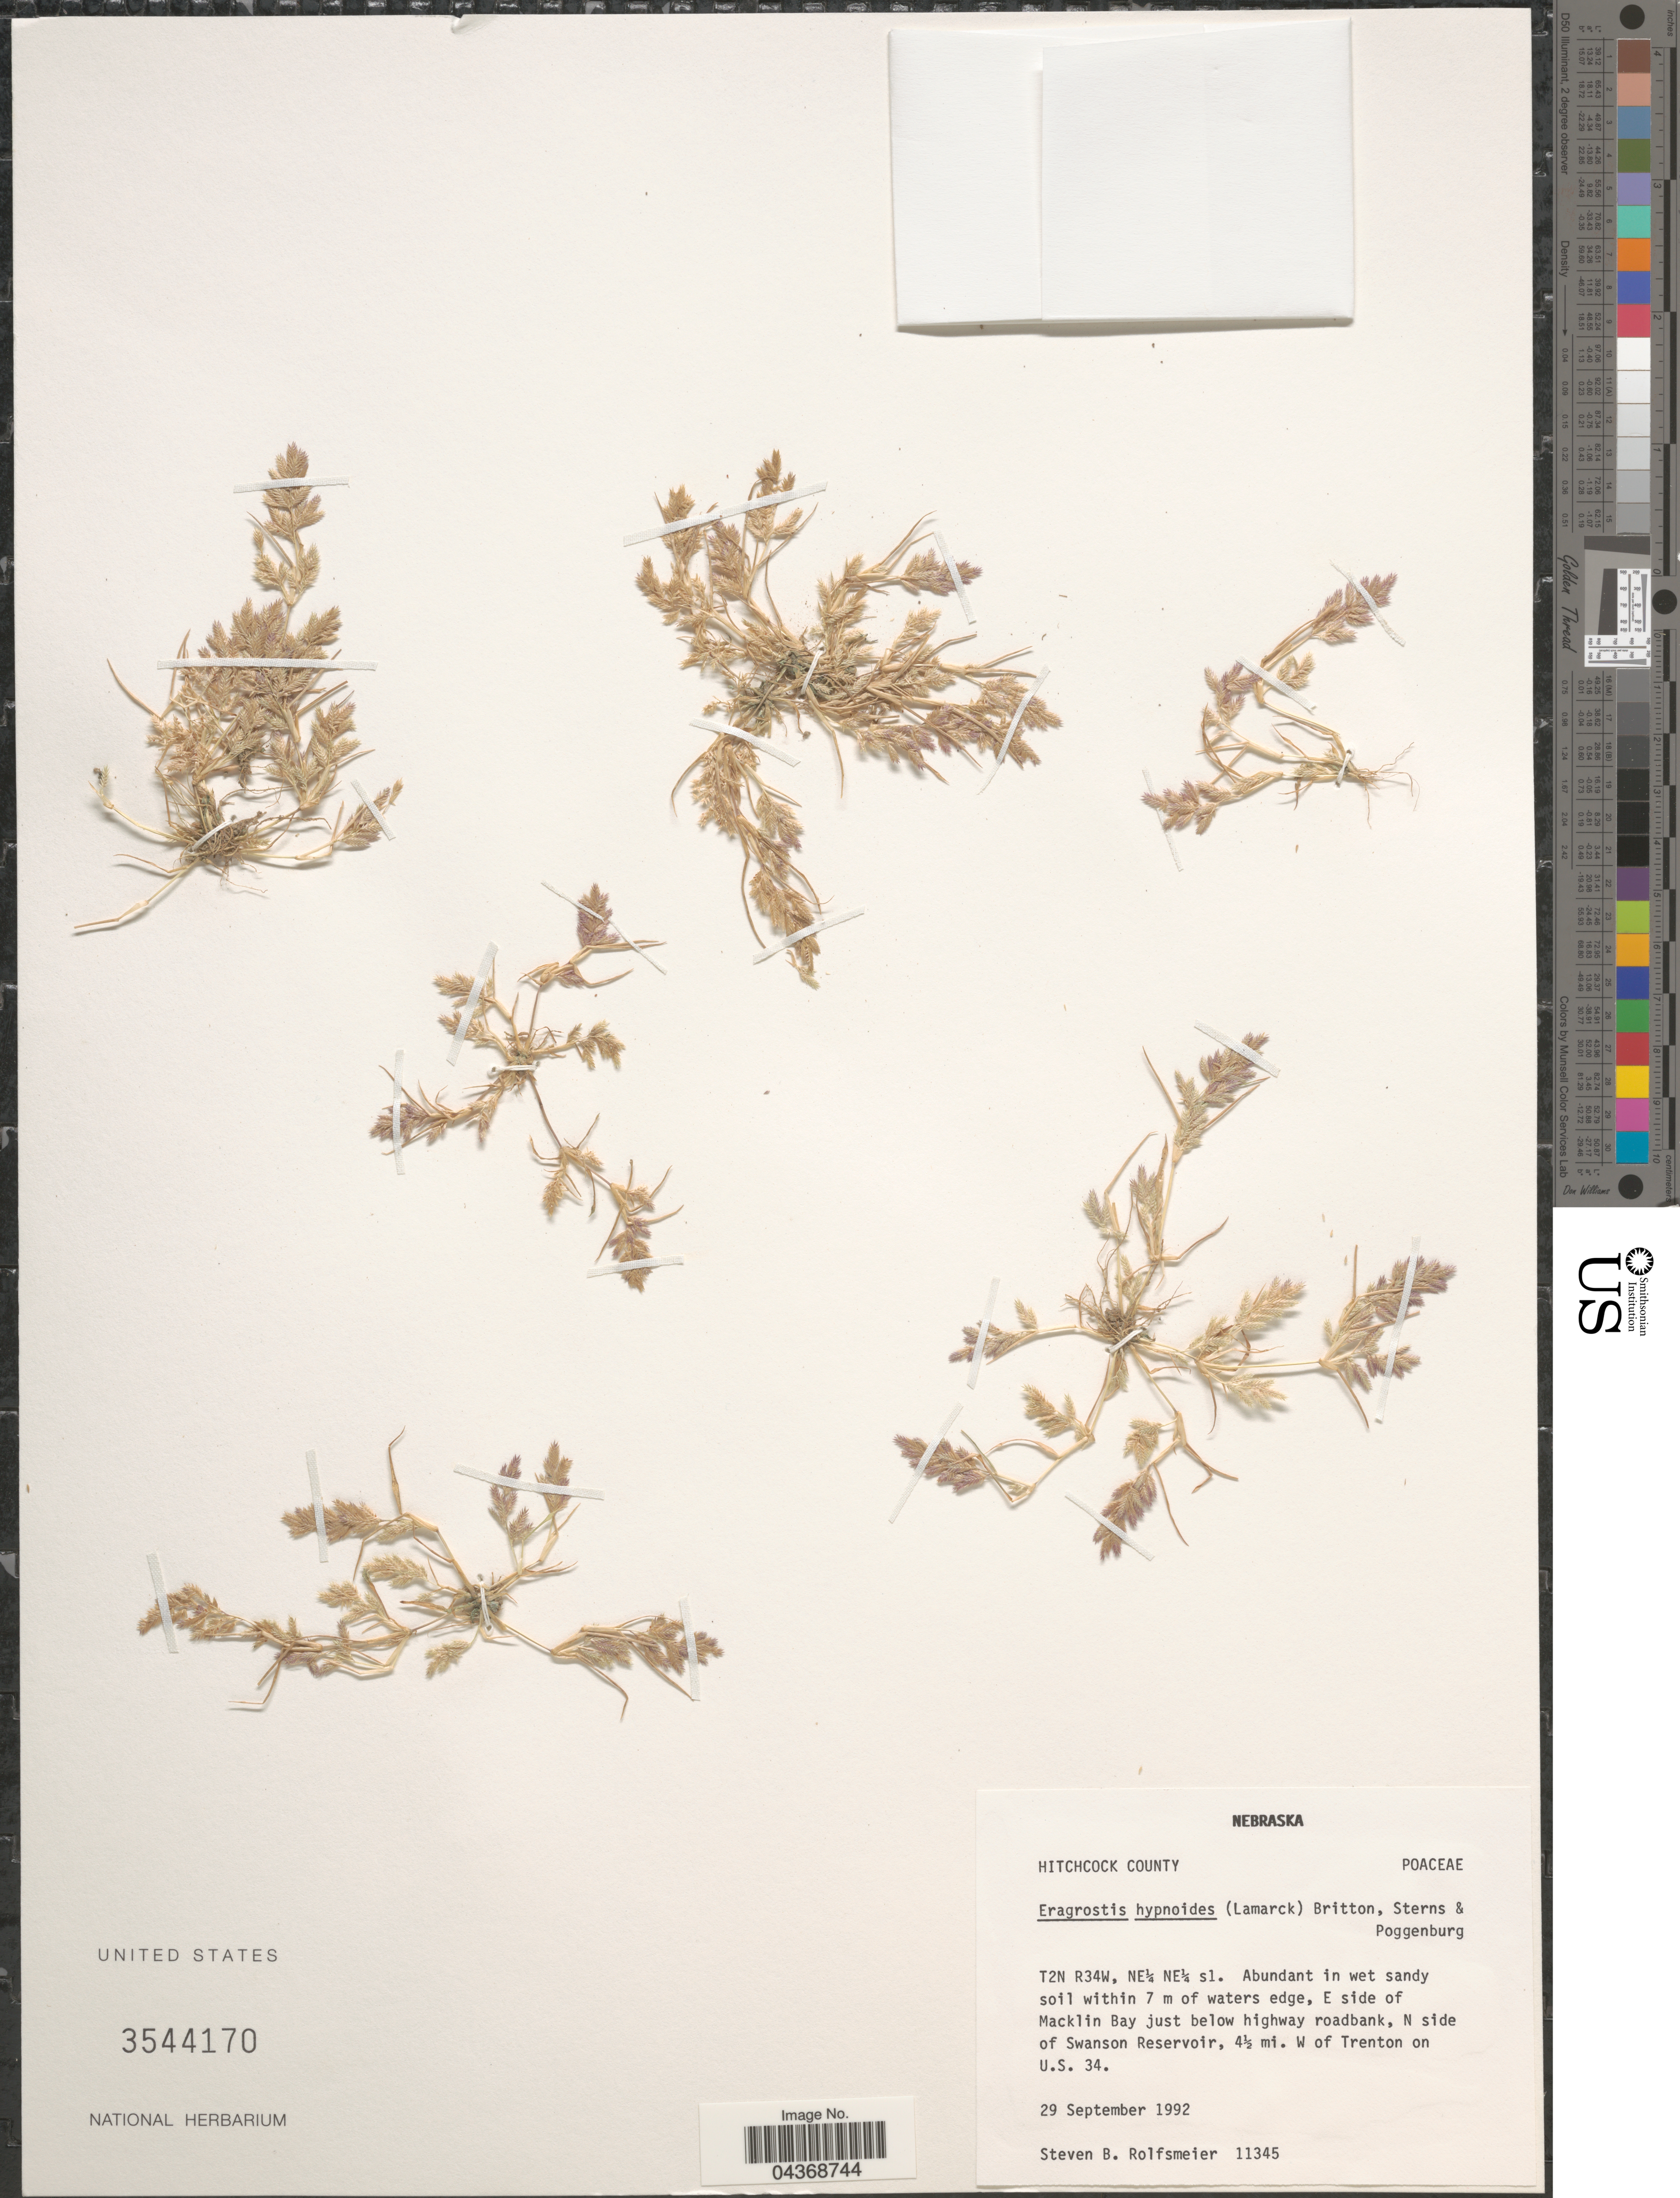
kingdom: Plantae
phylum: Tracheophyta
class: Liliopsida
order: Poales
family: Poaceae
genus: Eragrostis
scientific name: Eragrostis hypnoides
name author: (Lam.) Britton, Stearns & Poggenb.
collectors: S. Rolfsmeier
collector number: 11345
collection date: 1992-09-29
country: United States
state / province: Nebraska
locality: Hitchcock County. T2N, R34W, NE¼ NE¼ sl. E side of Macklin Bay just below highway roadbank, N side of Swanson Reservoir, 4½ mi. W of Trenton on U.S. 34.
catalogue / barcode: US 3544170